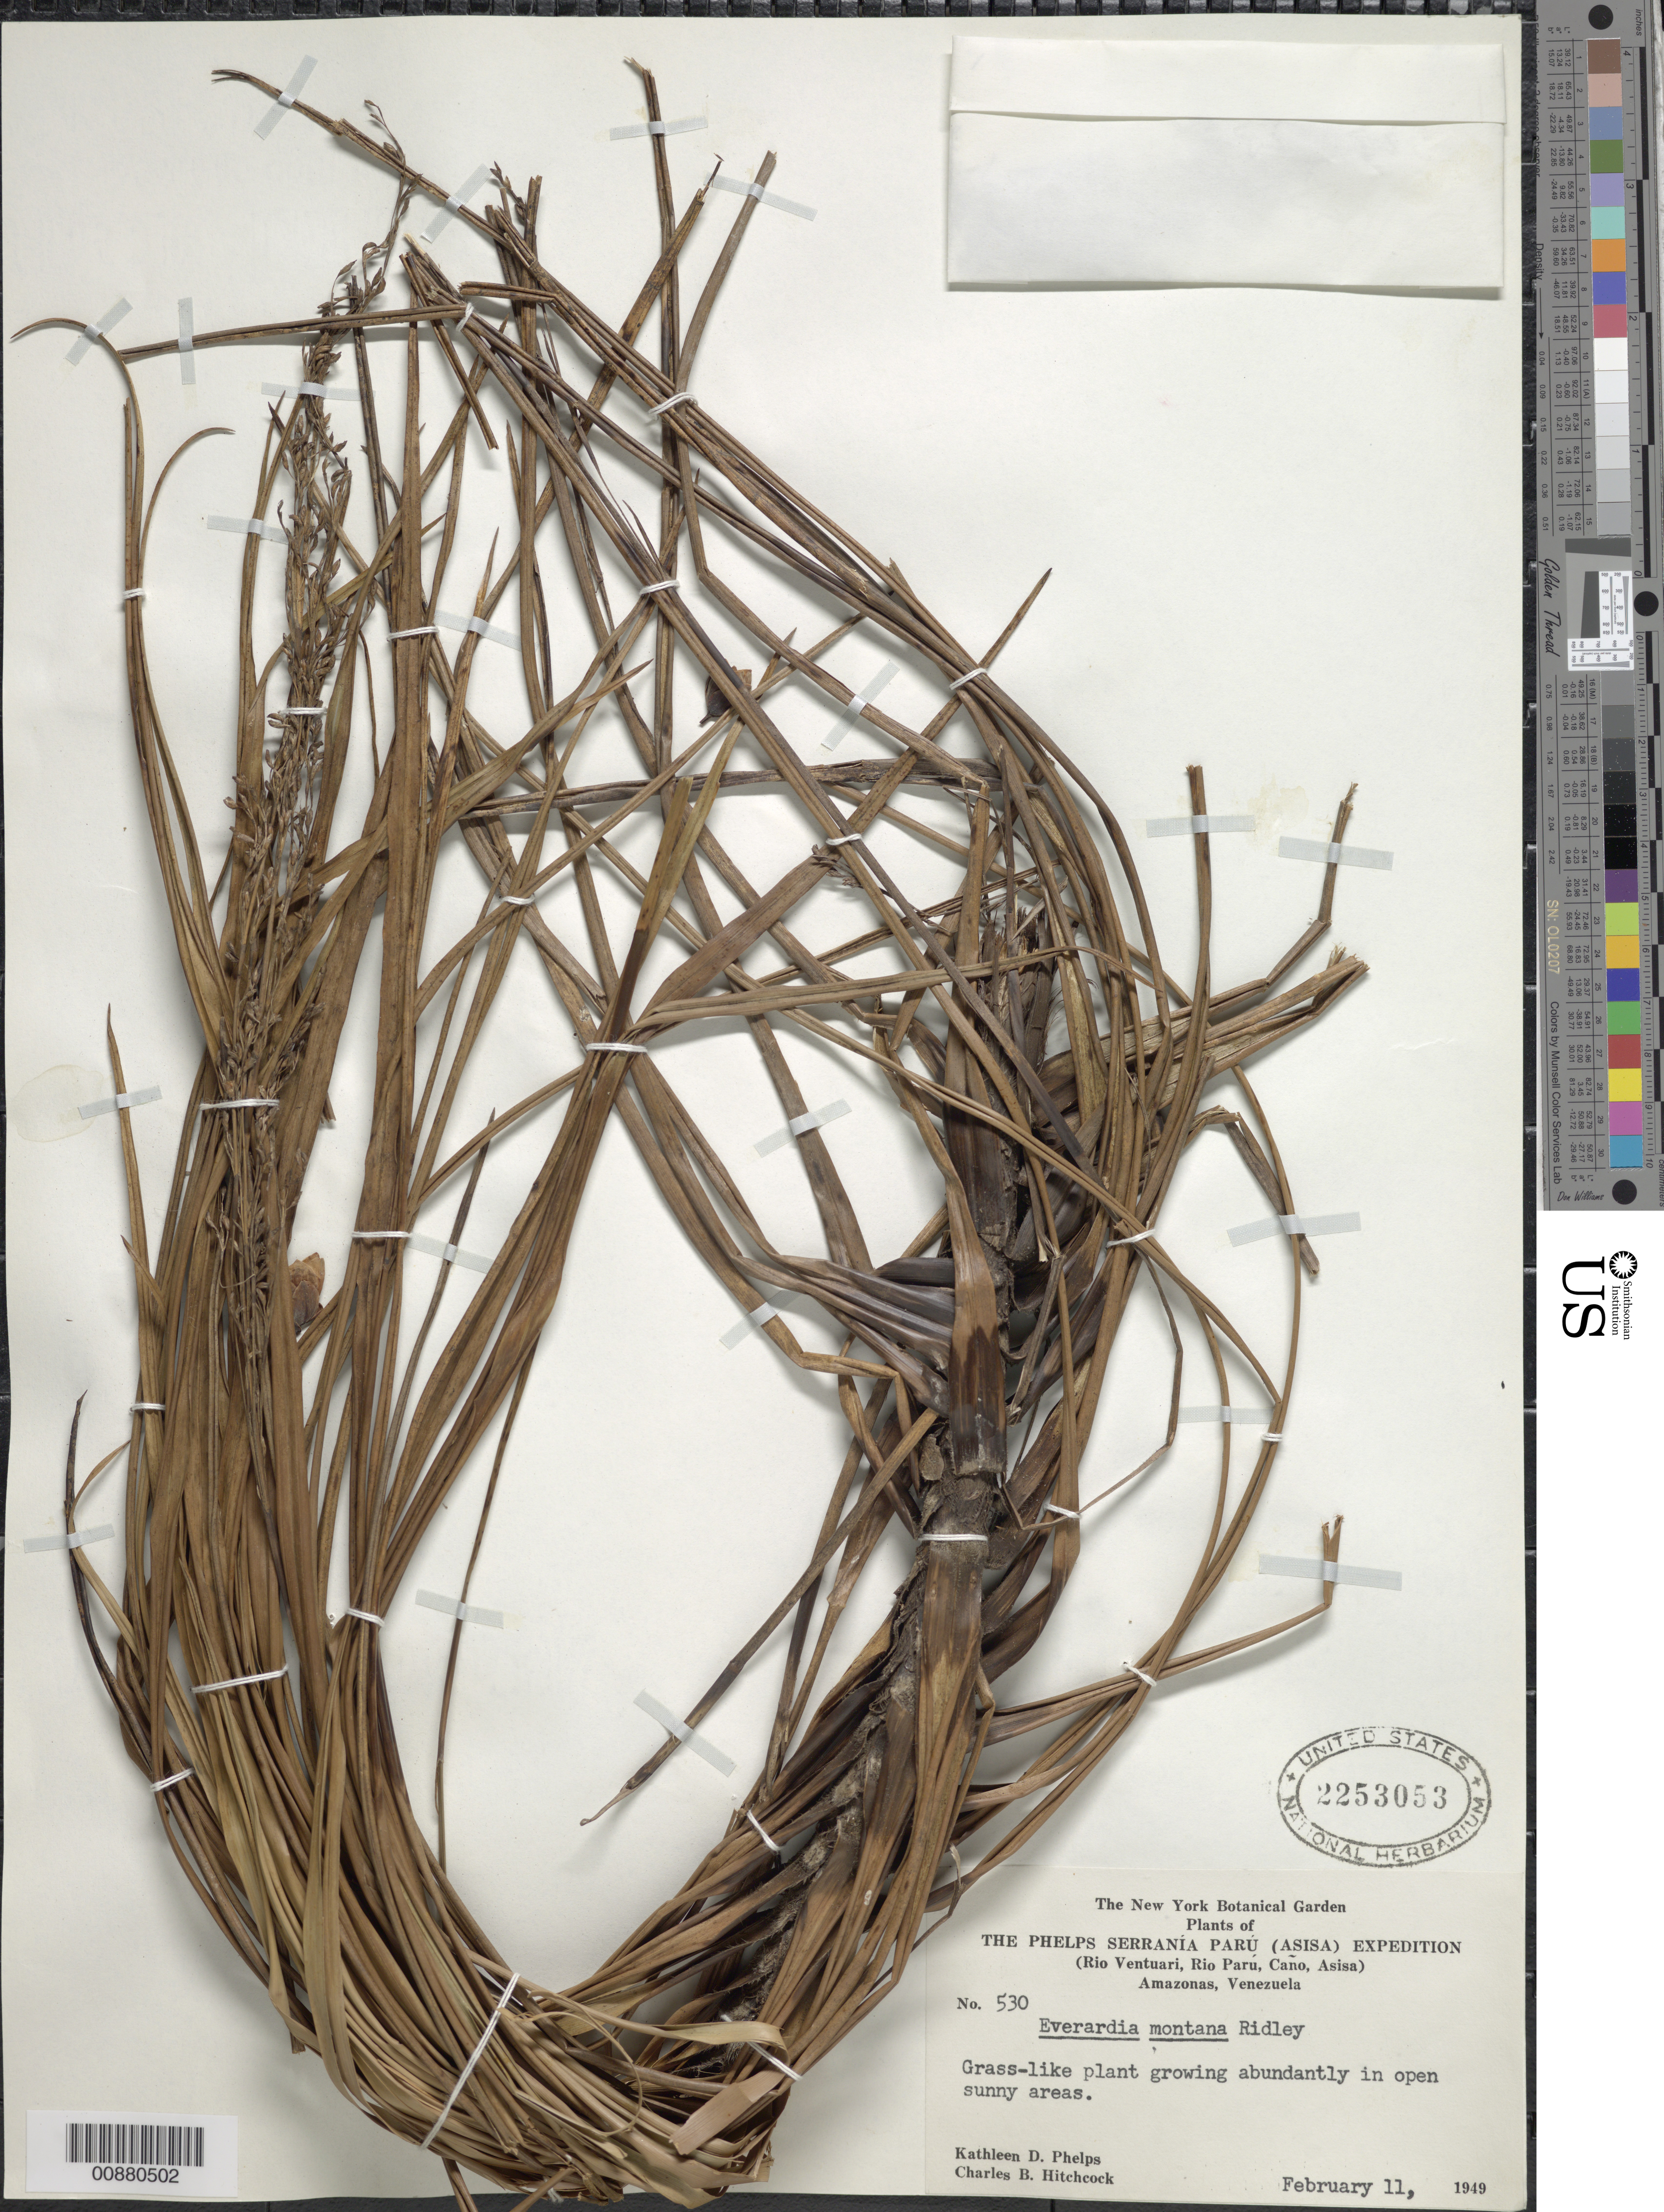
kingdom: Plantae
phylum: Tracheophyta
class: Liliopsida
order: Poales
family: Cyperaceae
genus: Cephalocarpus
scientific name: Cephalocarpus montanus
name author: (Ridley) S.M. Costa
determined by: Strong, Mark T., (BOT), Smithsonian Institution - National Museum of Natural History (UNITED STATES)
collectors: K. D. Phelps & C. B. Hitchcock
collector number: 530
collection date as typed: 11-Feb-49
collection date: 1949-02-11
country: Venezuela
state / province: Amazonas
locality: Serriana Parú, Río Parú, Caño Asísa, Río Ventuari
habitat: Open sunny areas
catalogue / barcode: US 2253053